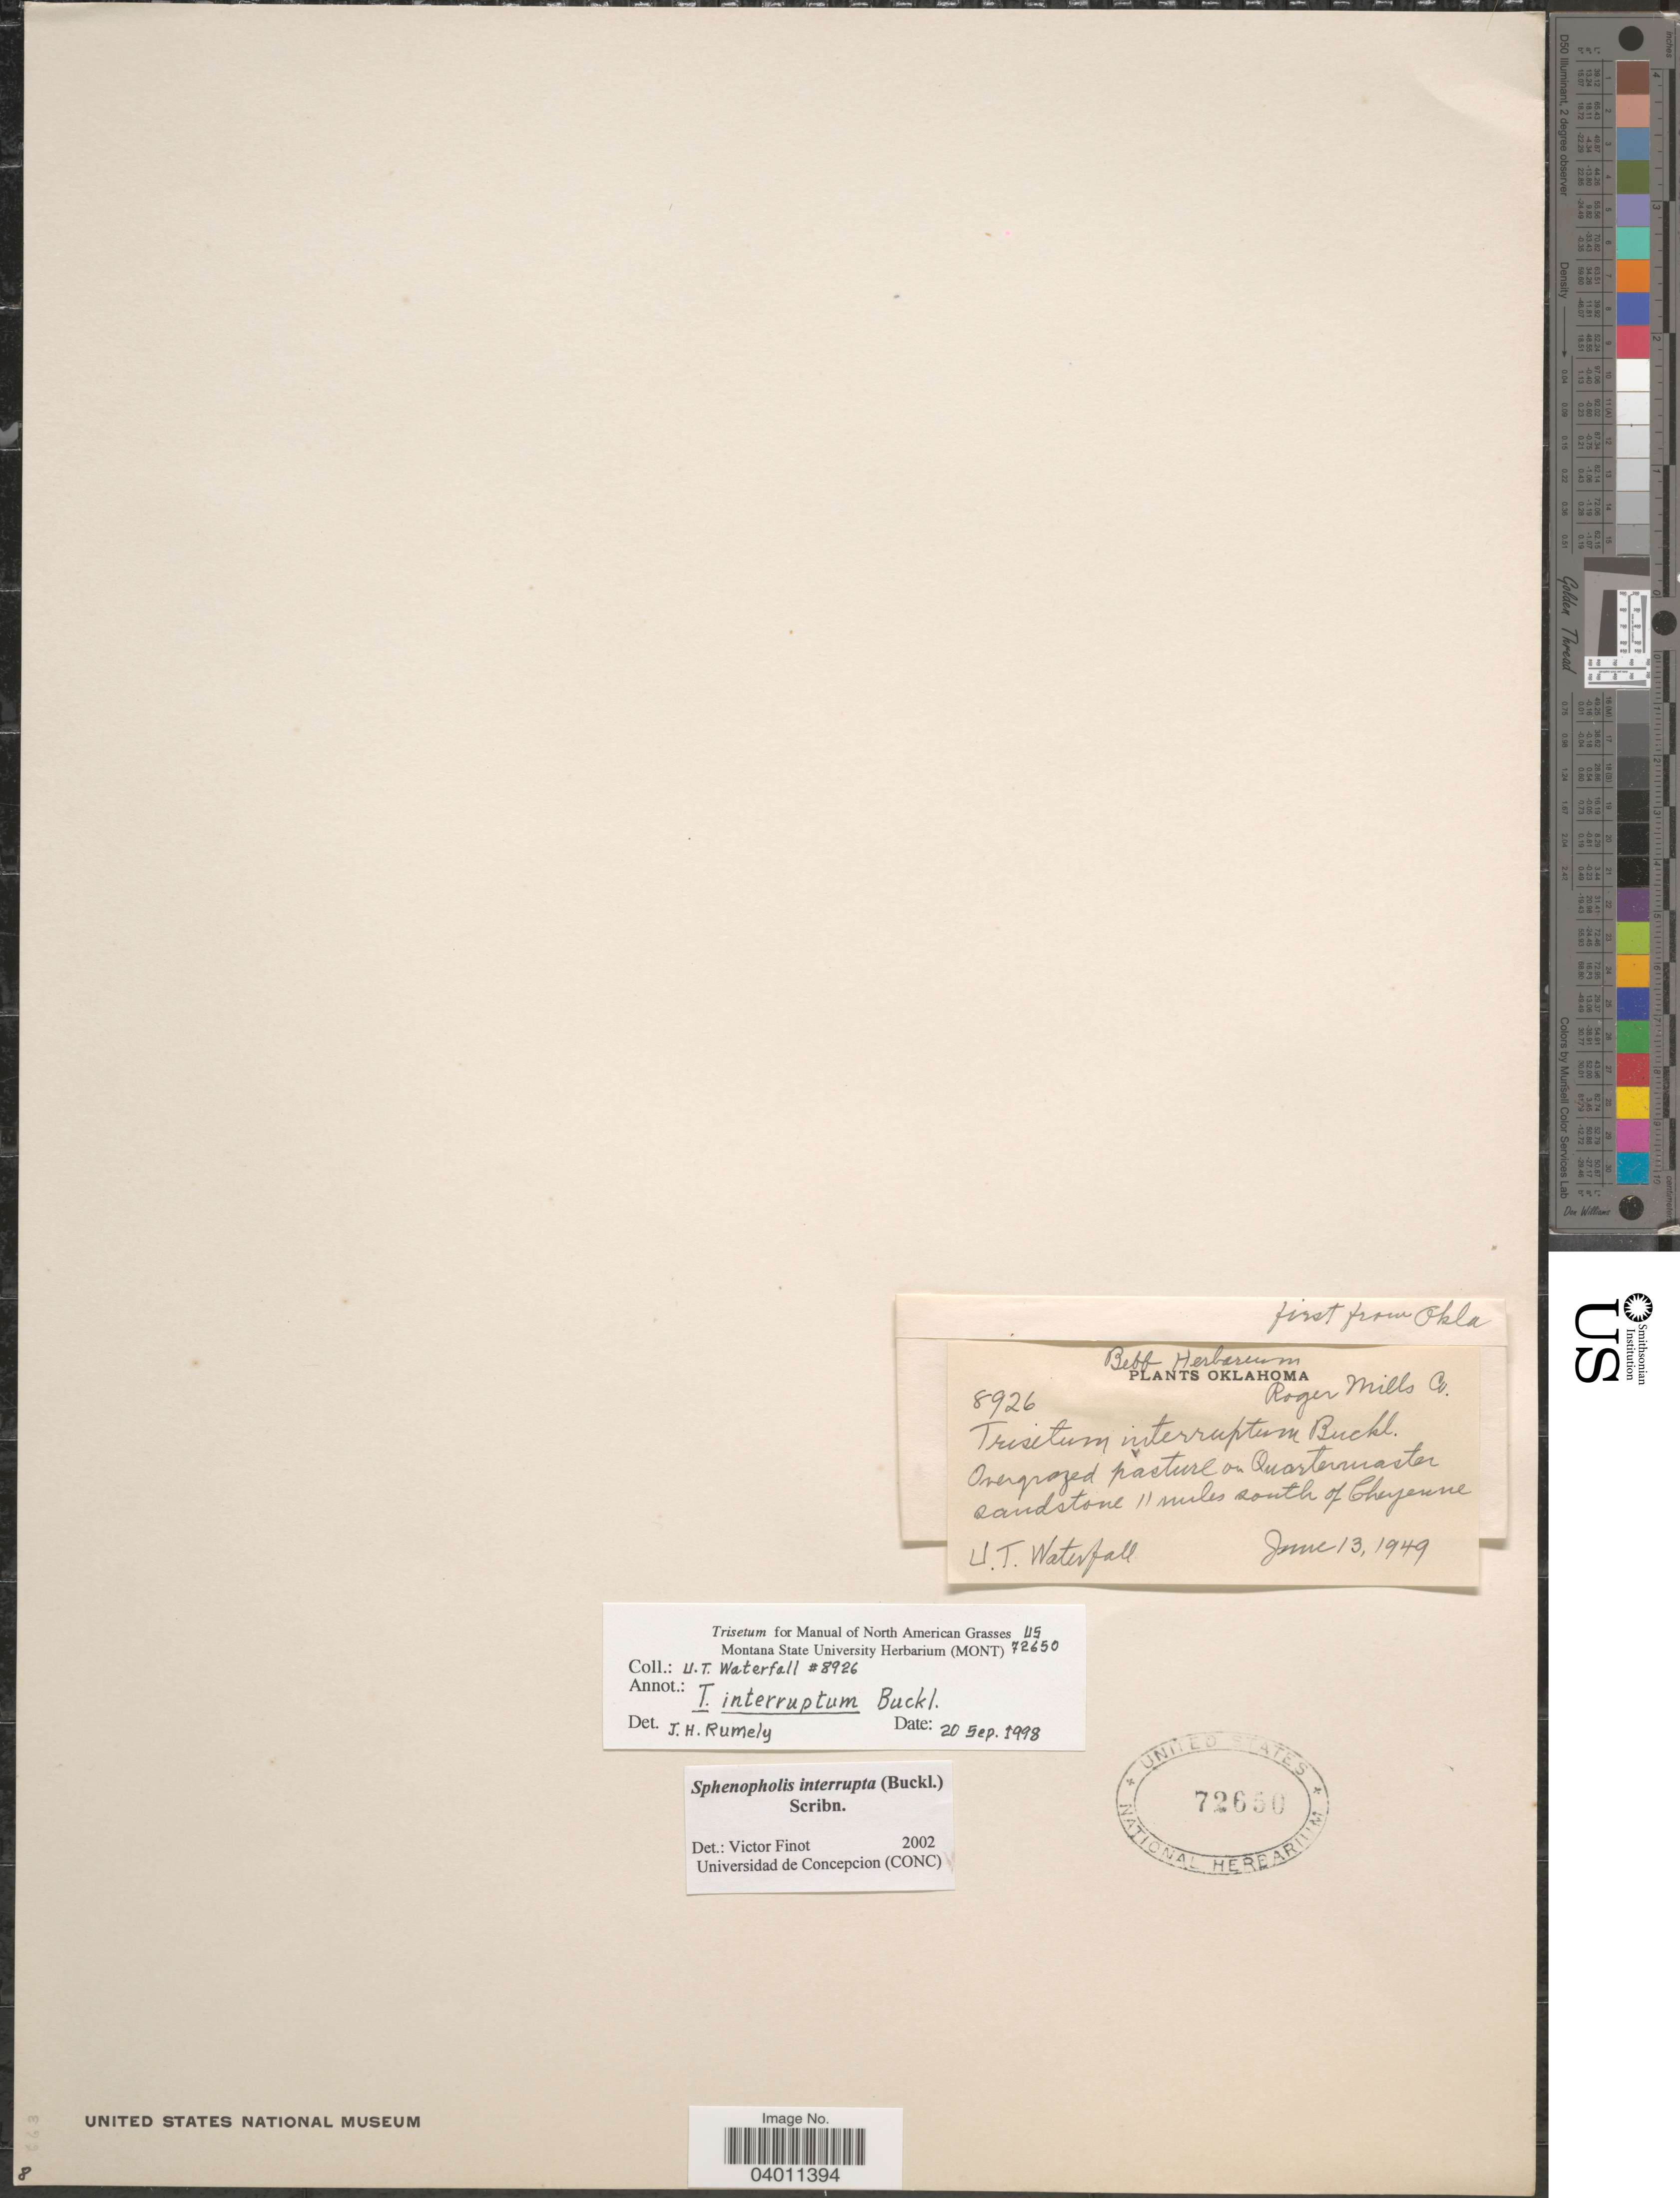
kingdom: Plantae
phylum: Tracheophyta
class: Liliopsida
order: Poales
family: Poaceae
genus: Sphenopholis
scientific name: Sphenopholis interrupta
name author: (Buckley) Scribn.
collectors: U. T. Waterfall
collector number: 8926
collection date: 1949-06-13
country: United States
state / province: Oklahoma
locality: Roger Mills Co. Overgrazed pasture on Quartermaster sandstone 11 miles south of Cheyenne.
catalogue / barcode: US 72650